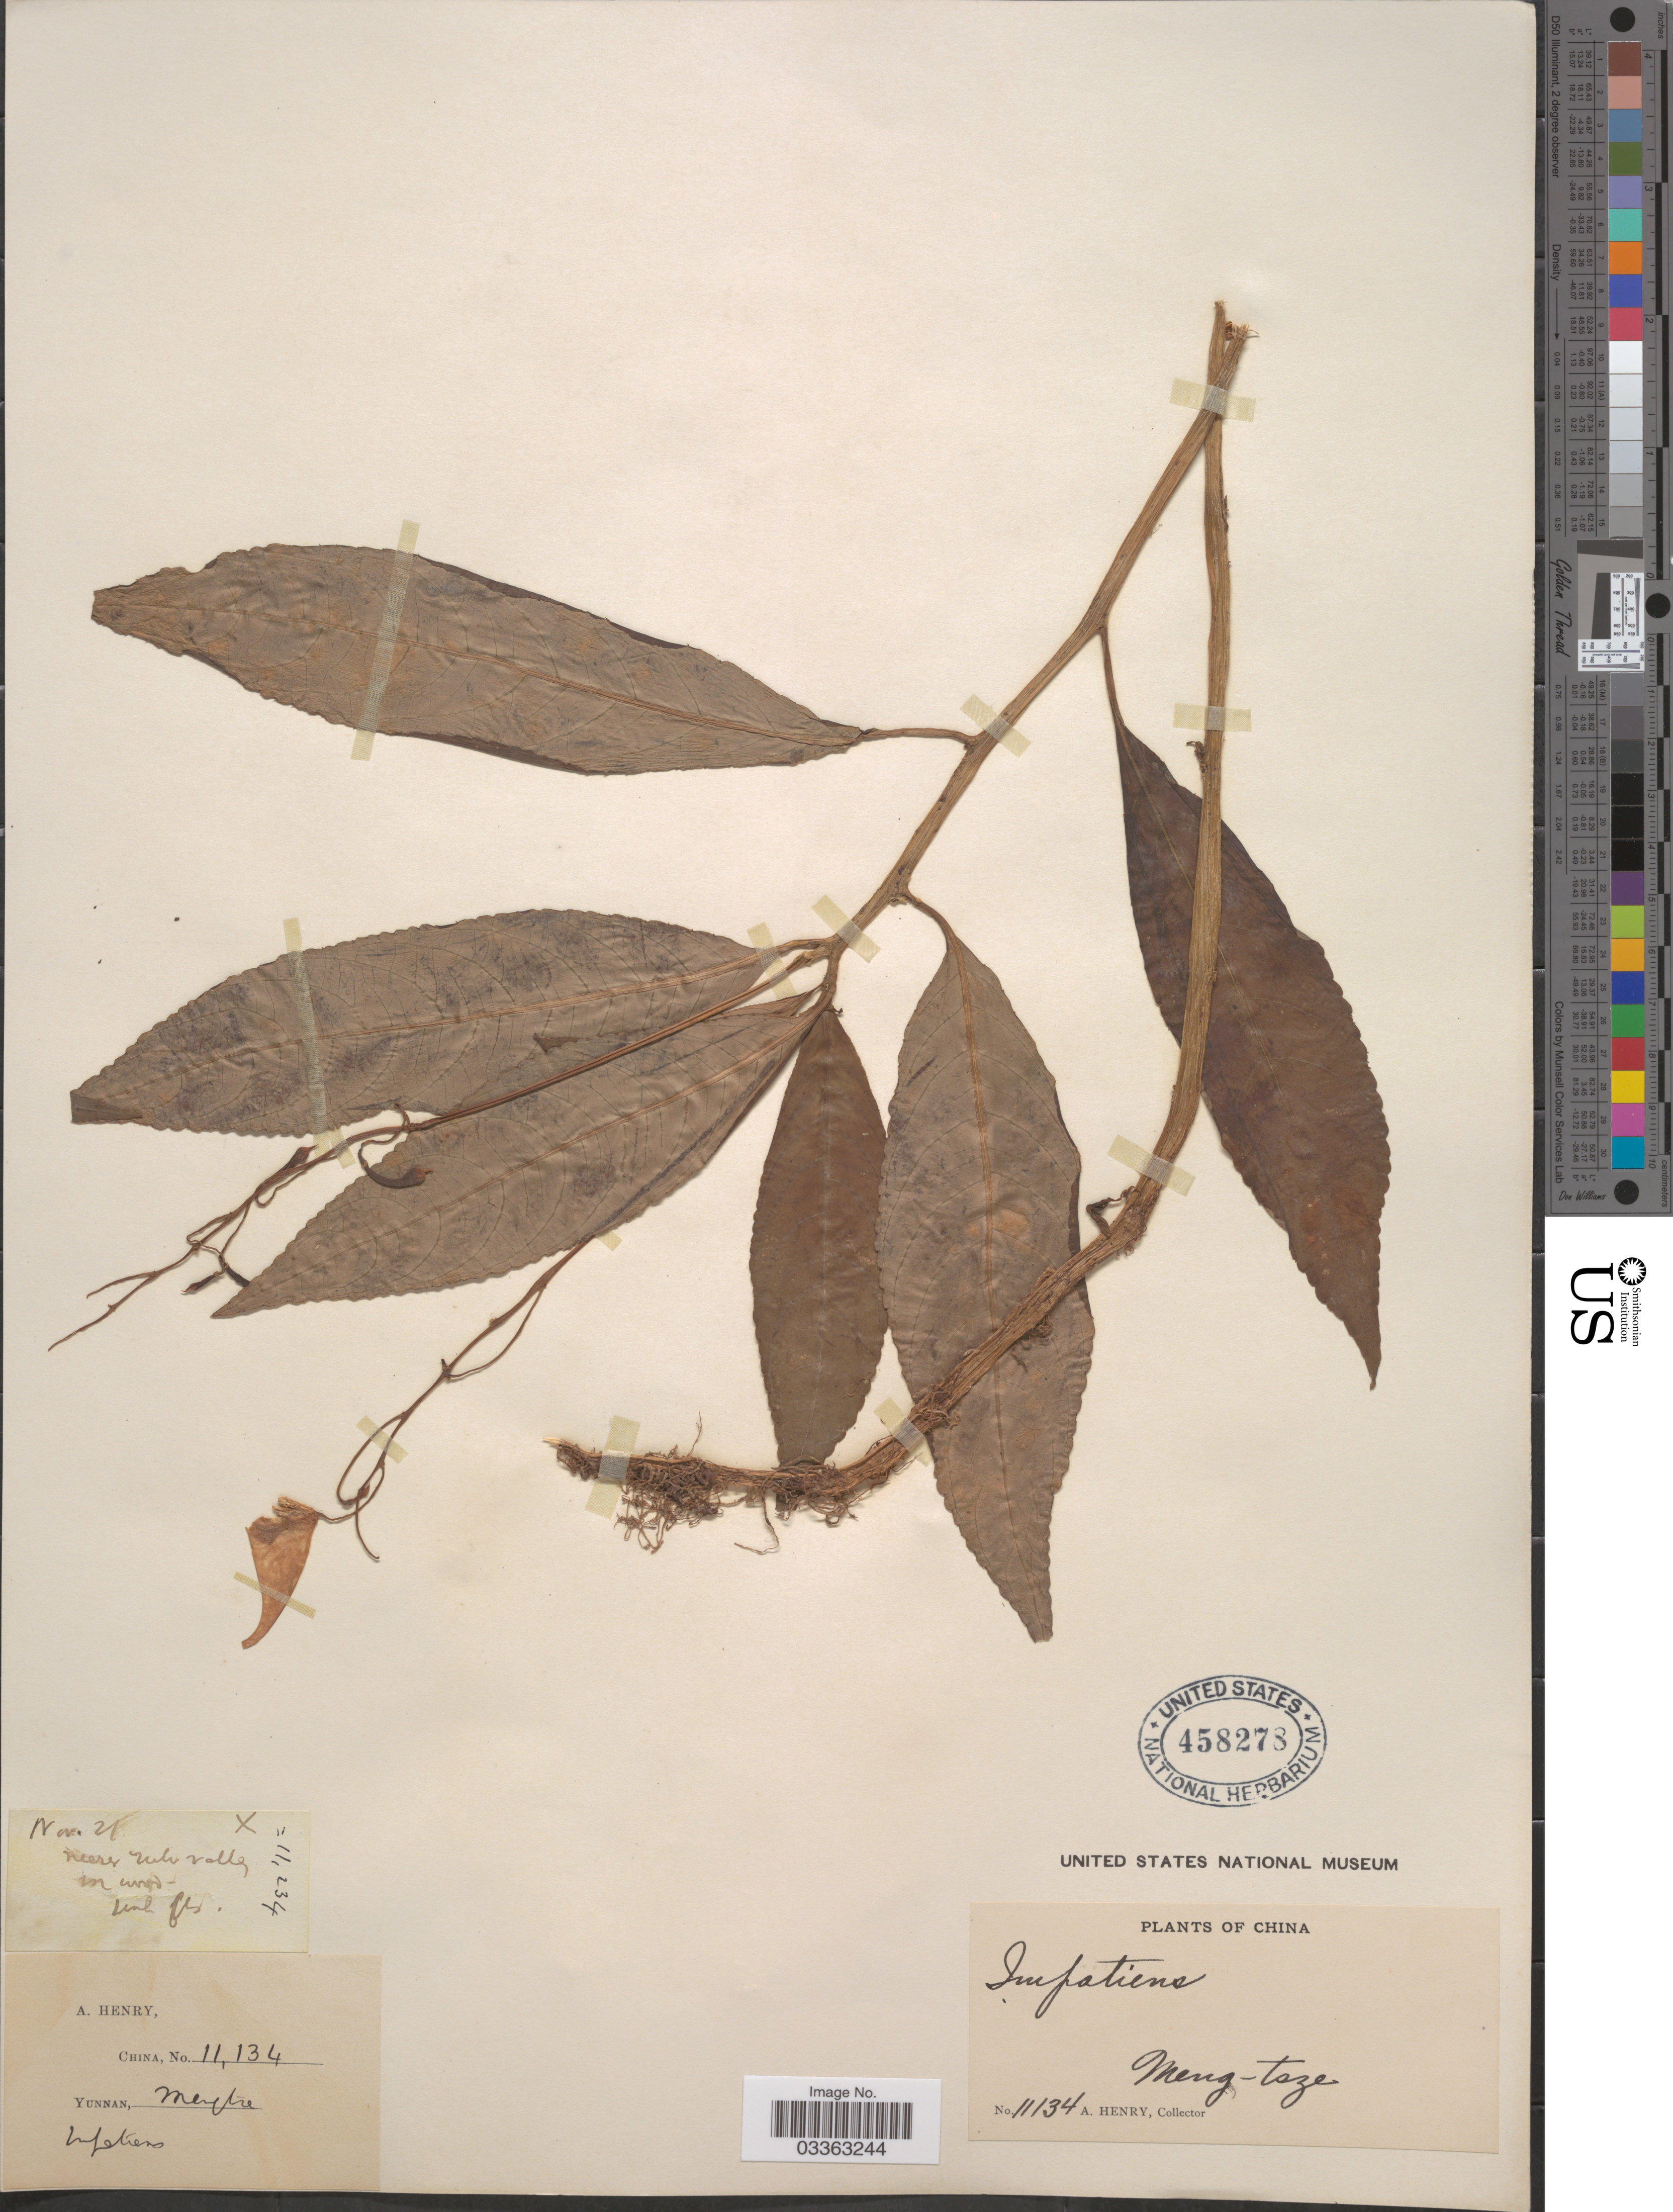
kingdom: Plantae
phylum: Tracheophyta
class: Magnoliopsida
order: Ericales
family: Balsaminaceae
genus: Impatiens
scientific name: Impatiens sp.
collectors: A. Henry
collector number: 11134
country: China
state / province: Yunnan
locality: Meng-tze. [illegible text].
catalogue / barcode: US 458278